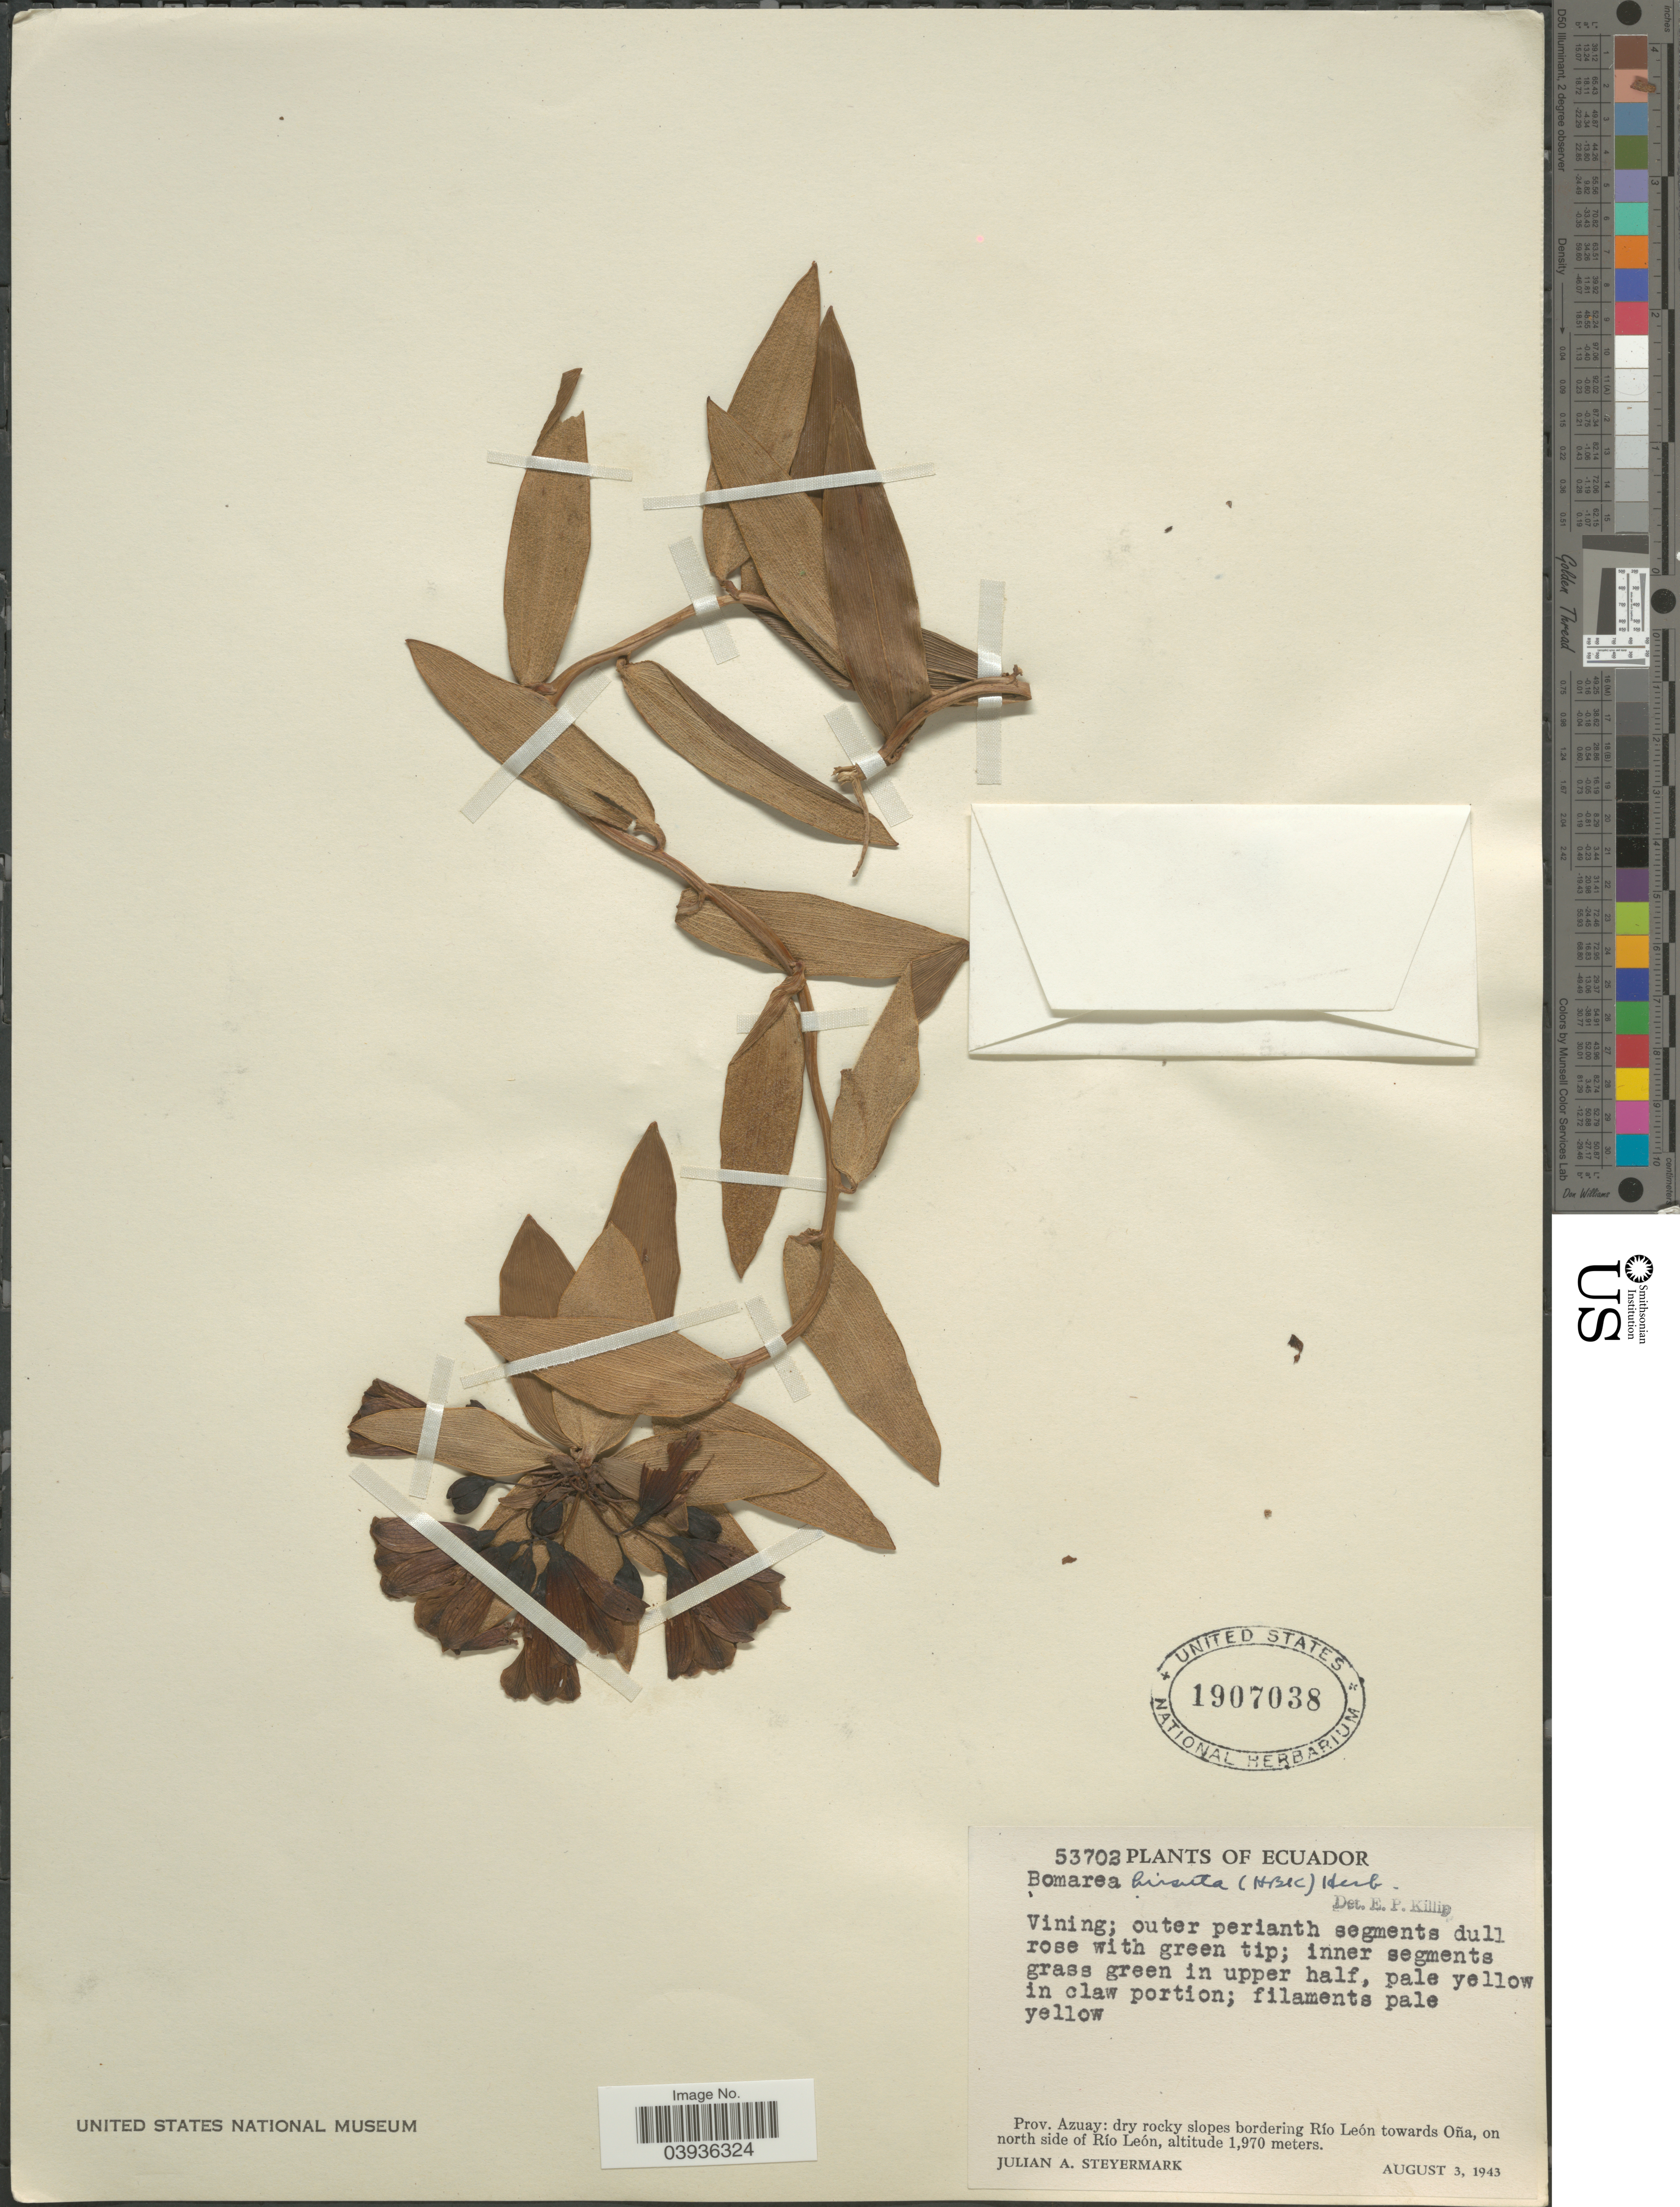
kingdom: Plantae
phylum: Tracheophyta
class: Liliopsida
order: Liliales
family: Alstroemeriaceae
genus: Bomarea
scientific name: Bomarea sp.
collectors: J. Steyermark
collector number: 53702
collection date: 1943-08-03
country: Ecuador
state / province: Azuay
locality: Dry rocky slopes bordering Río León towards Oña, on north side of Río León.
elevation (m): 1970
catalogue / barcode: US 1907038